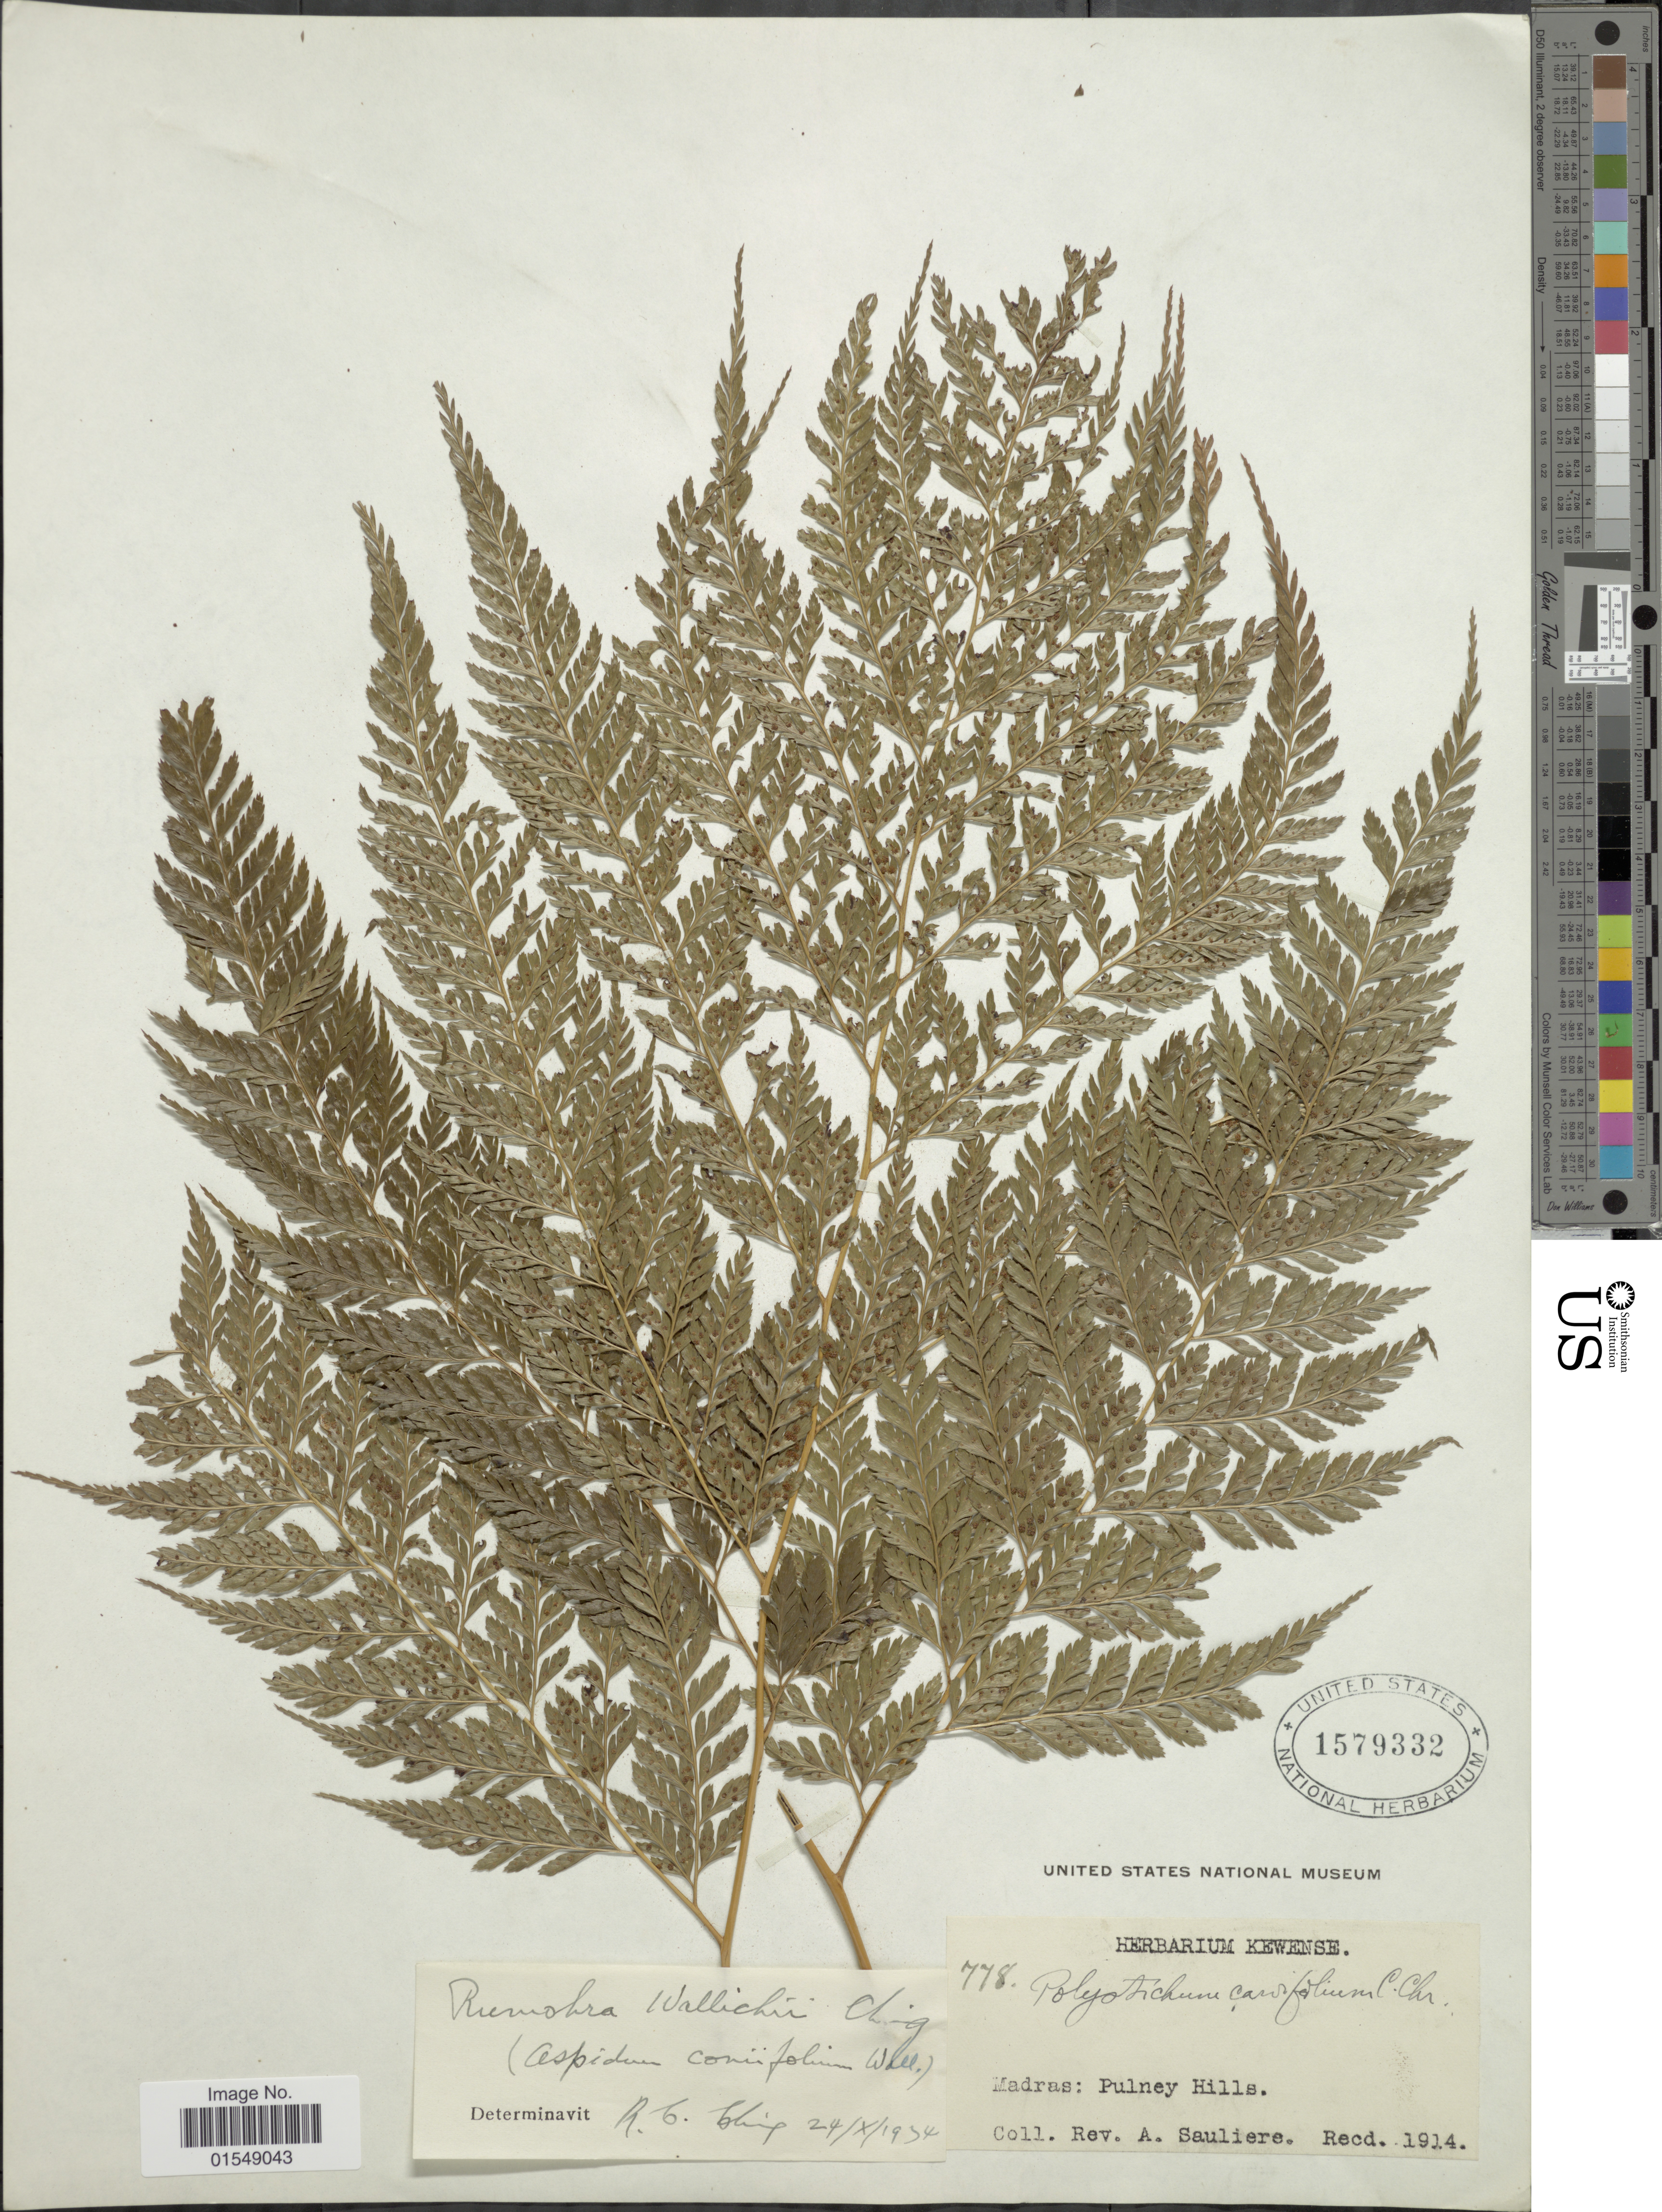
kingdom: Plantae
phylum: Tracheophyta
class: Polypodiopsida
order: Polypodiales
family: Dryopteridaceae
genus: Arachniodes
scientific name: Arachniodes coniifolia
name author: (T. Moore) Ching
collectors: A. Sauliere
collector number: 778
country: India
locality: Madras: Pulney Hills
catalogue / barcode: US 1579332